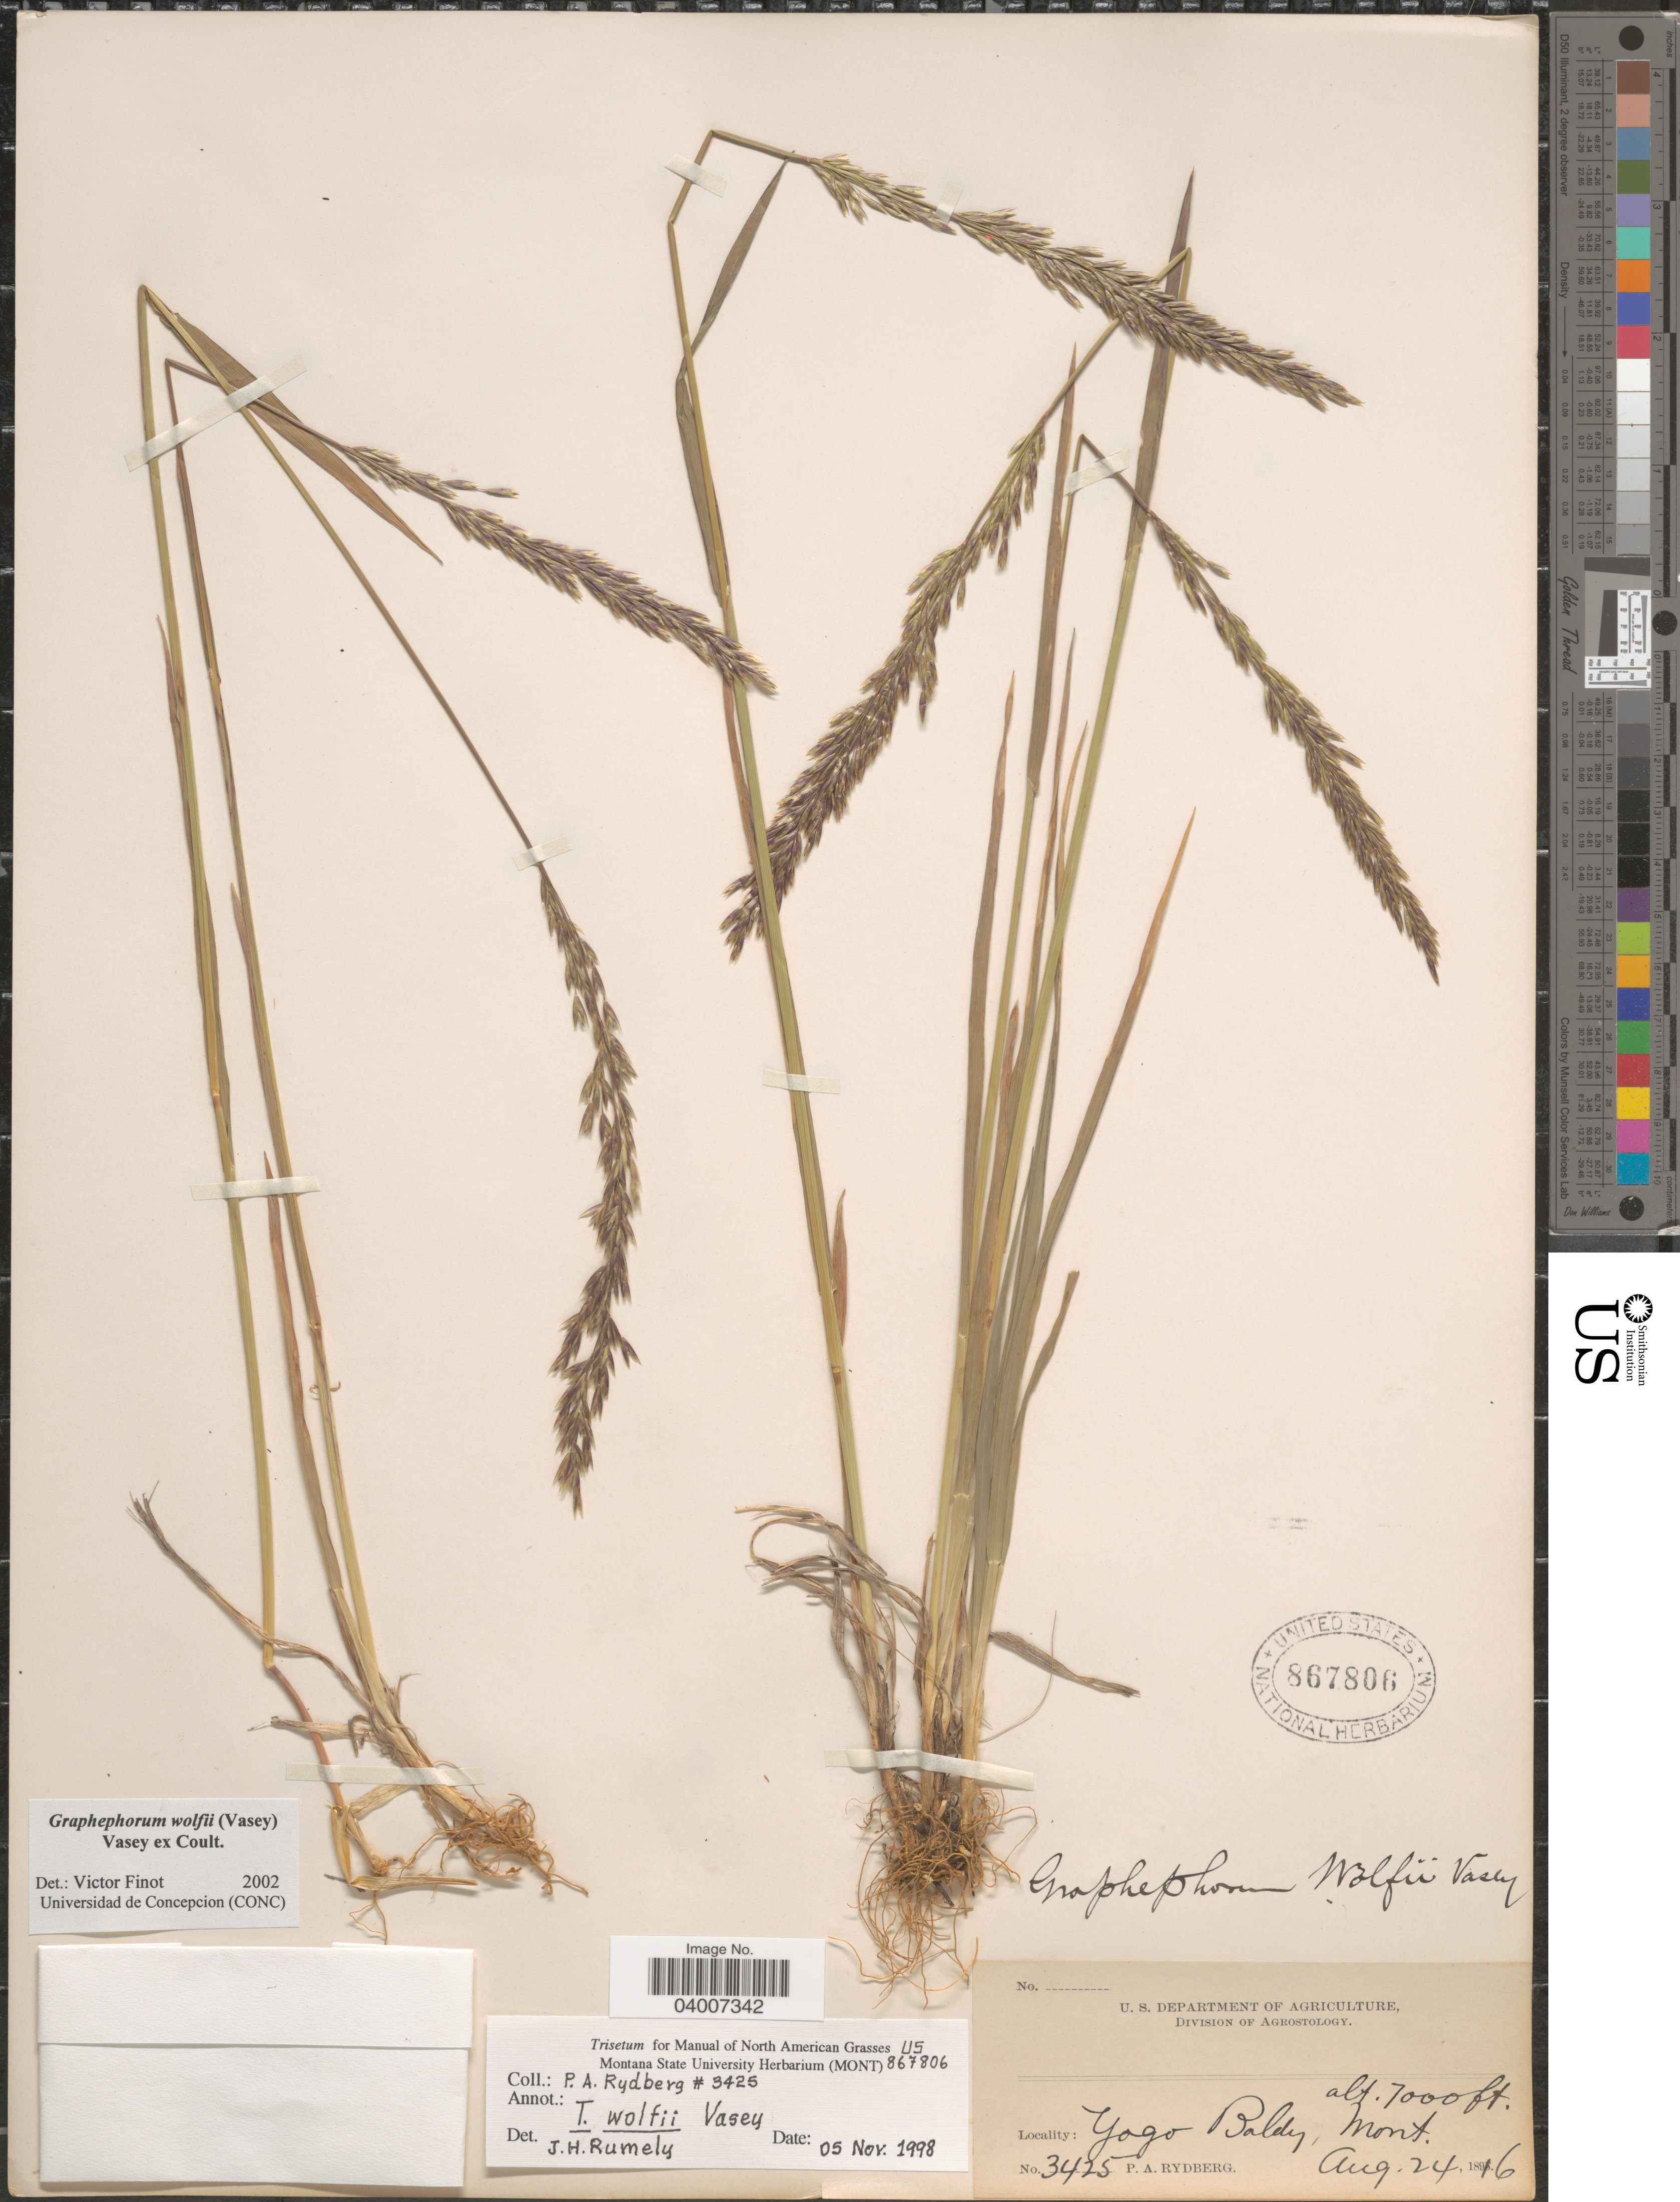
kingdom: Plantae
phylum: Tracheophyta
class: Liliopsida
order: Poales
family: Poaceae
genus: Graphephorum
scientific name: Graphephorum wolfii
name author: (E. Fourn.) Vasey ex Coult.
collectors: P. A. Rydberg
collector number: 3425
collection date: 1896-08-24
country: United States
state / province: Montana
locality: Yogo Baldy.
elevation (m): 2134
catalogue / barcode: US 867806